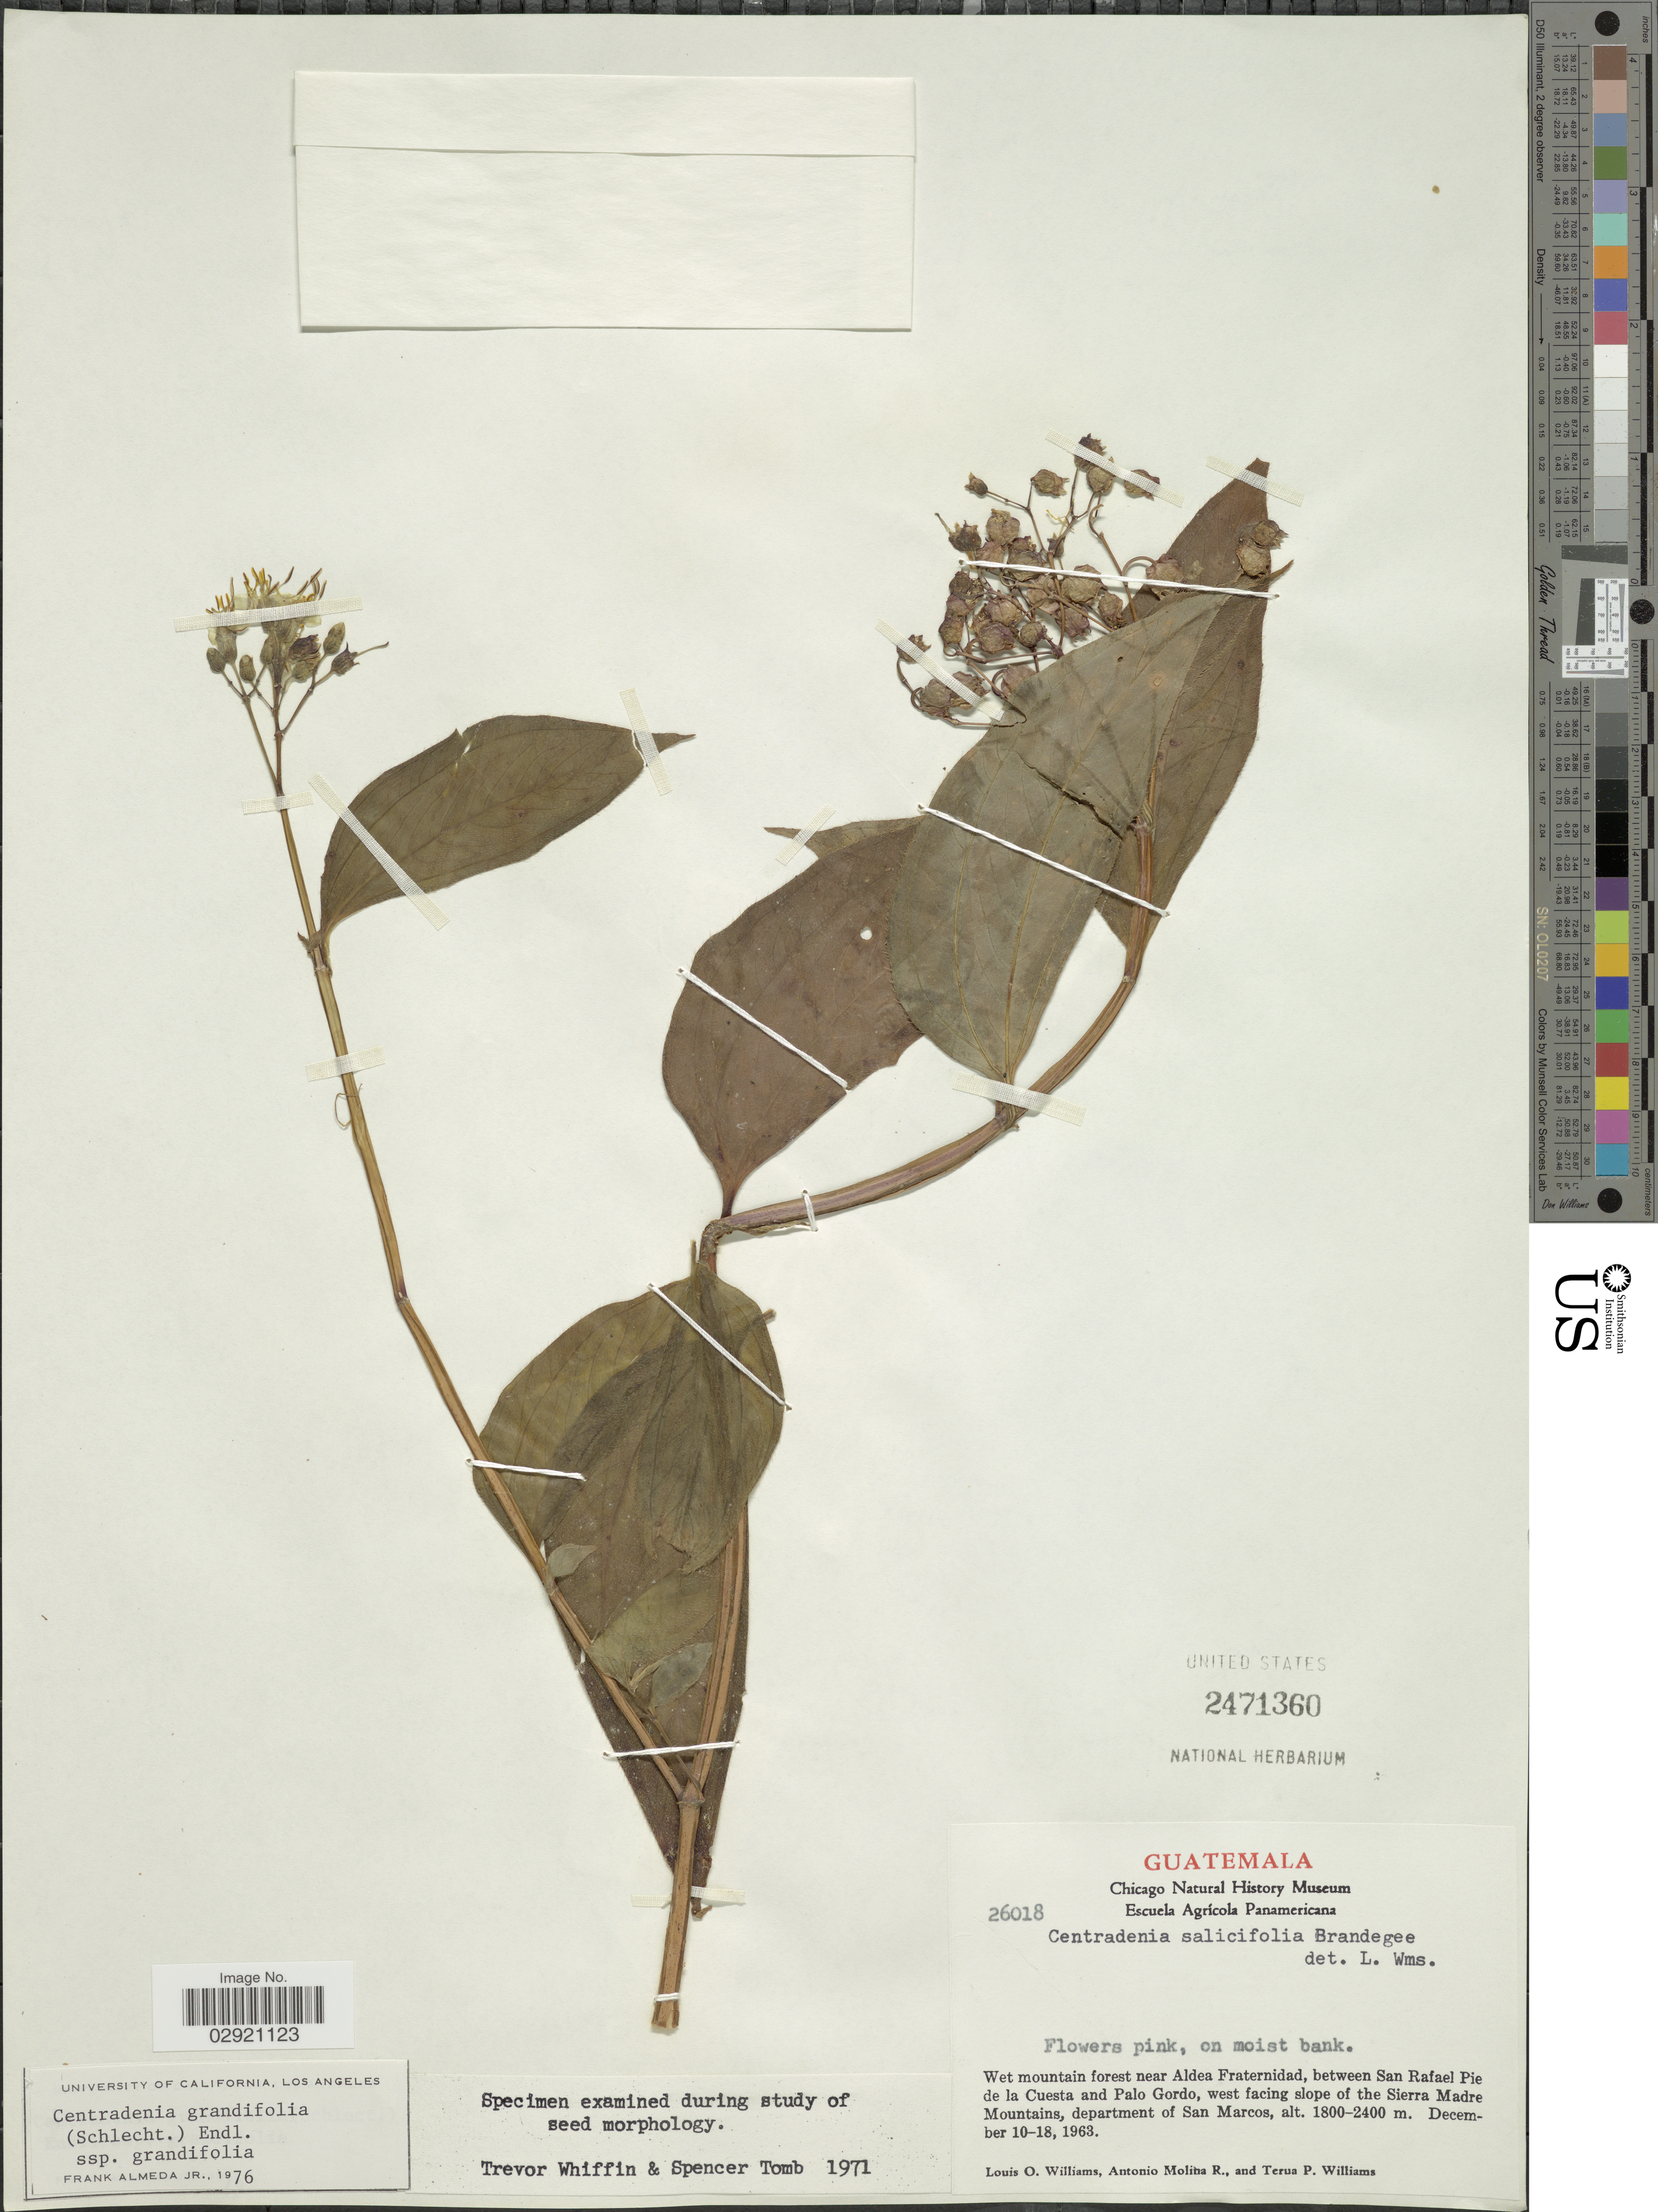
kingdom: Plantae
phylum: Tracheophyta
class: Magnoliopsida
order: Myrtales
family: Melastomataceae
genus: Centradenia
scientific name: Centradenia grandifolia subsp. grandifolia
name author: (Schltdl.) Endl.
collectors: L. O. Williams, A. Molina R. & T. Williams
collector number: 26018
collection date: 1963-12-10/1963-12-18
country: Guatemala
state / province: San Marcos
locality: Near Aldea Fraternidad, between San Rafael Pie de la Cuesta and Palo Gordo, west facing slope of the Sierra Madre Mountains, department of San Marcos.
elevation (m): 1800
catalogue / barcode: US 2471360